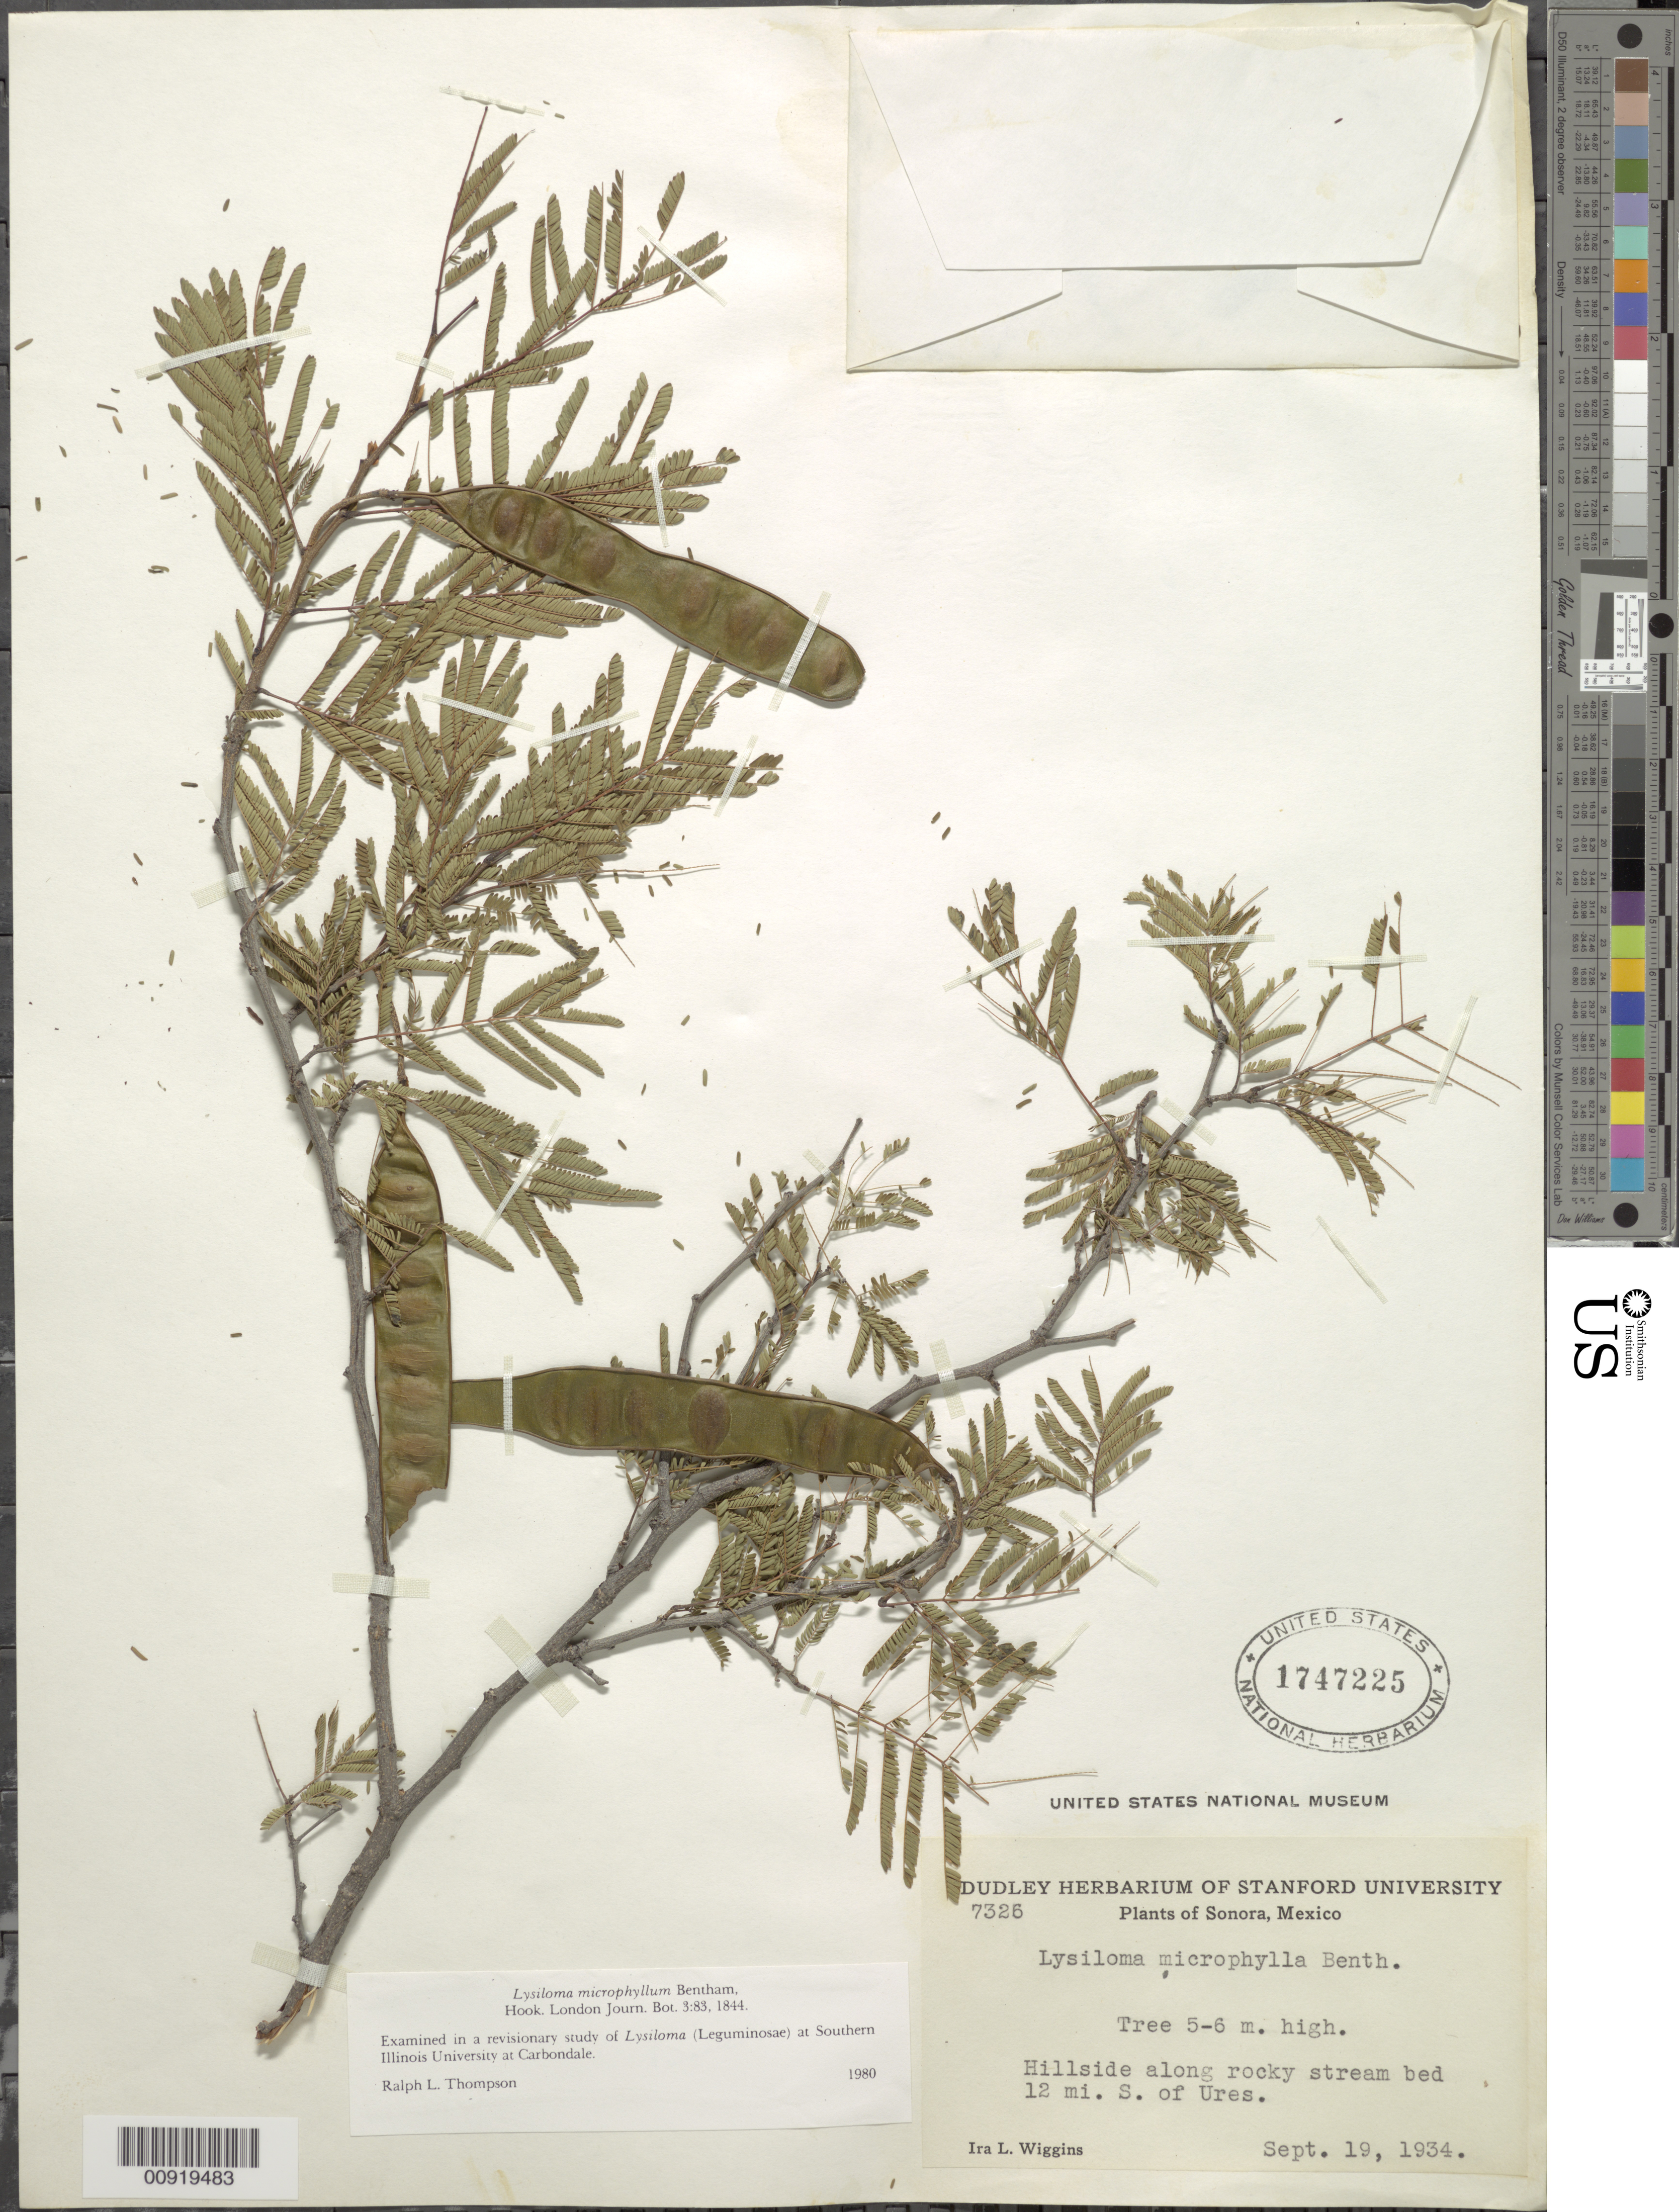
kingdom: Plantae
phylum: Tracheophyta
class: Magnoliopsida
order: Fabales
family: Fabaceae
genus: Lysiloma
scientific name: Lysiloma microphyllum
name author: Benth.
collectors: I. L. Wiggins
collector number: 7326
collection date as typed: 19 Sep 1934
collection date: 1934-09-19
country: Mexico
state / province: Sonora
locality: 12 mi. S of Ures.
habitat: Hillside along rocky stream bed.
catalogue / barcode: US 1747225